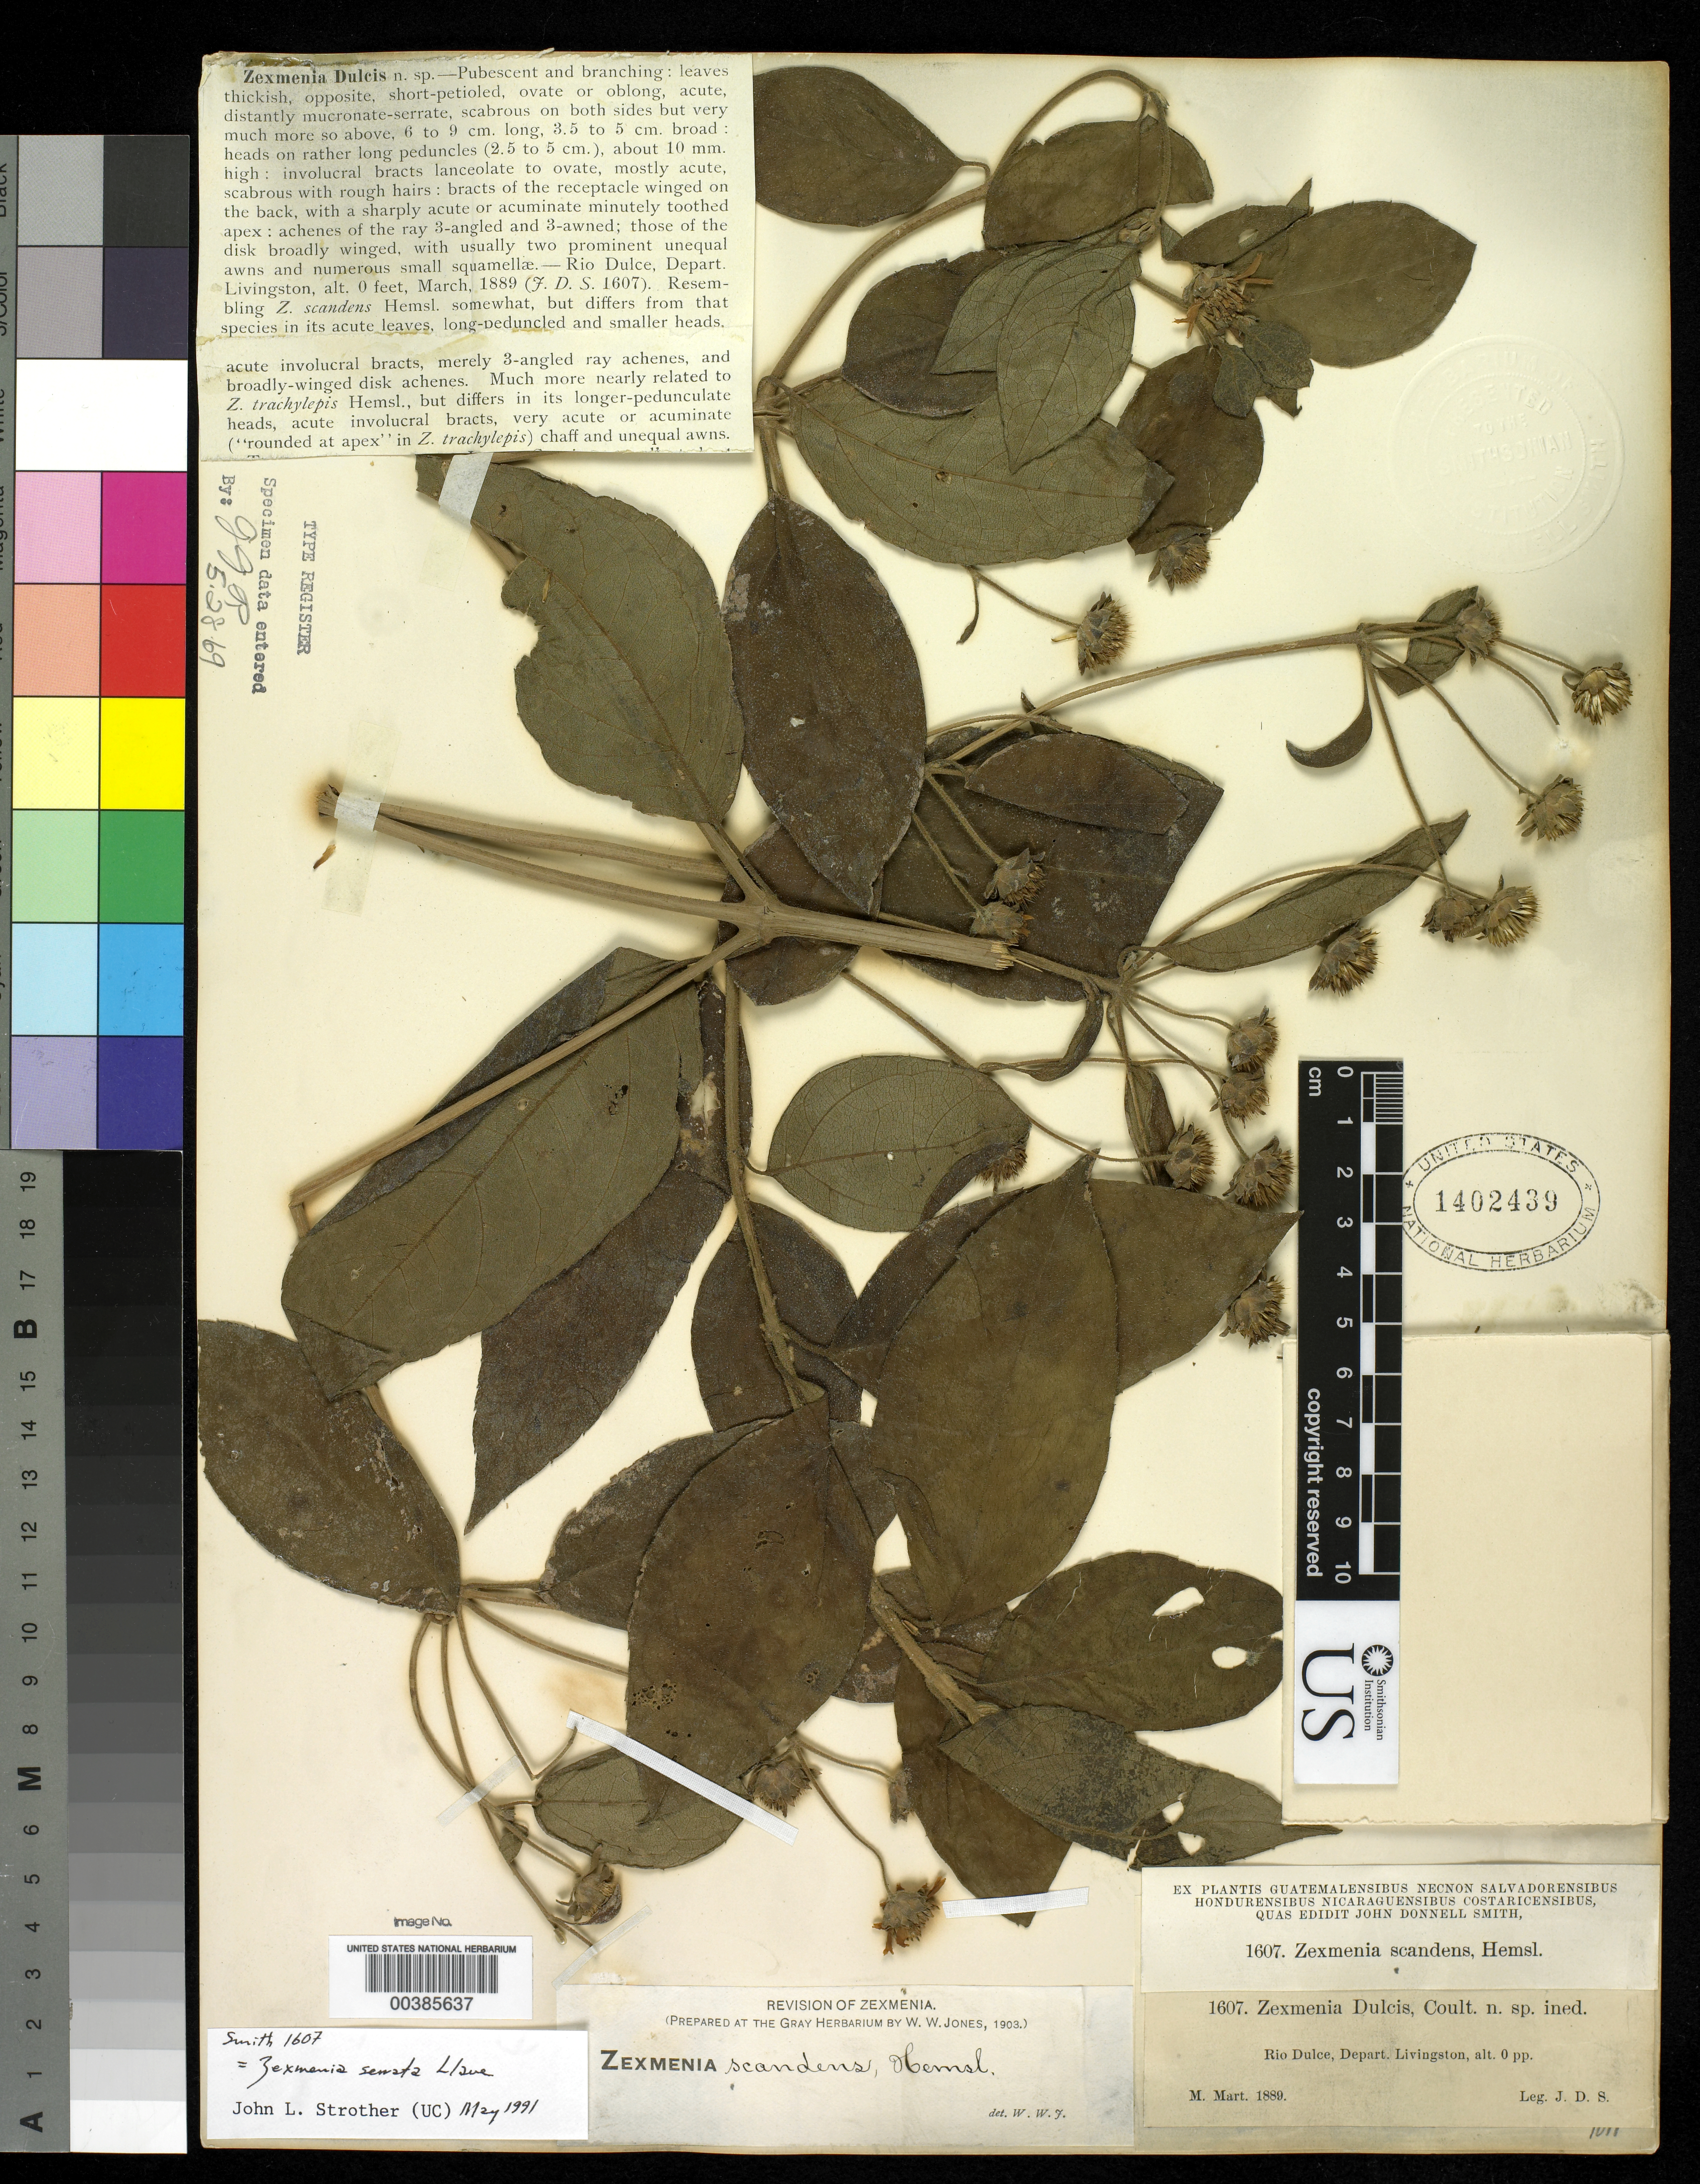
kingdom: Plantae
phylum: Tracheophyta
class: Magnoliopsida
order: Asterales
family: Asteraceae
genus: Zexmenia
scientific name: Zexmenia dulcis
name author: J.M. Coult.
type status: Type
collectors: J. Donnell Smith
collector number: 1607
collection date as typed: Mar 1889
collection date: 1889-03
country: Guatemala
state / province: Izabal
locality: Livingston, Rio Dulce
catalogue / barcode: US 1402439